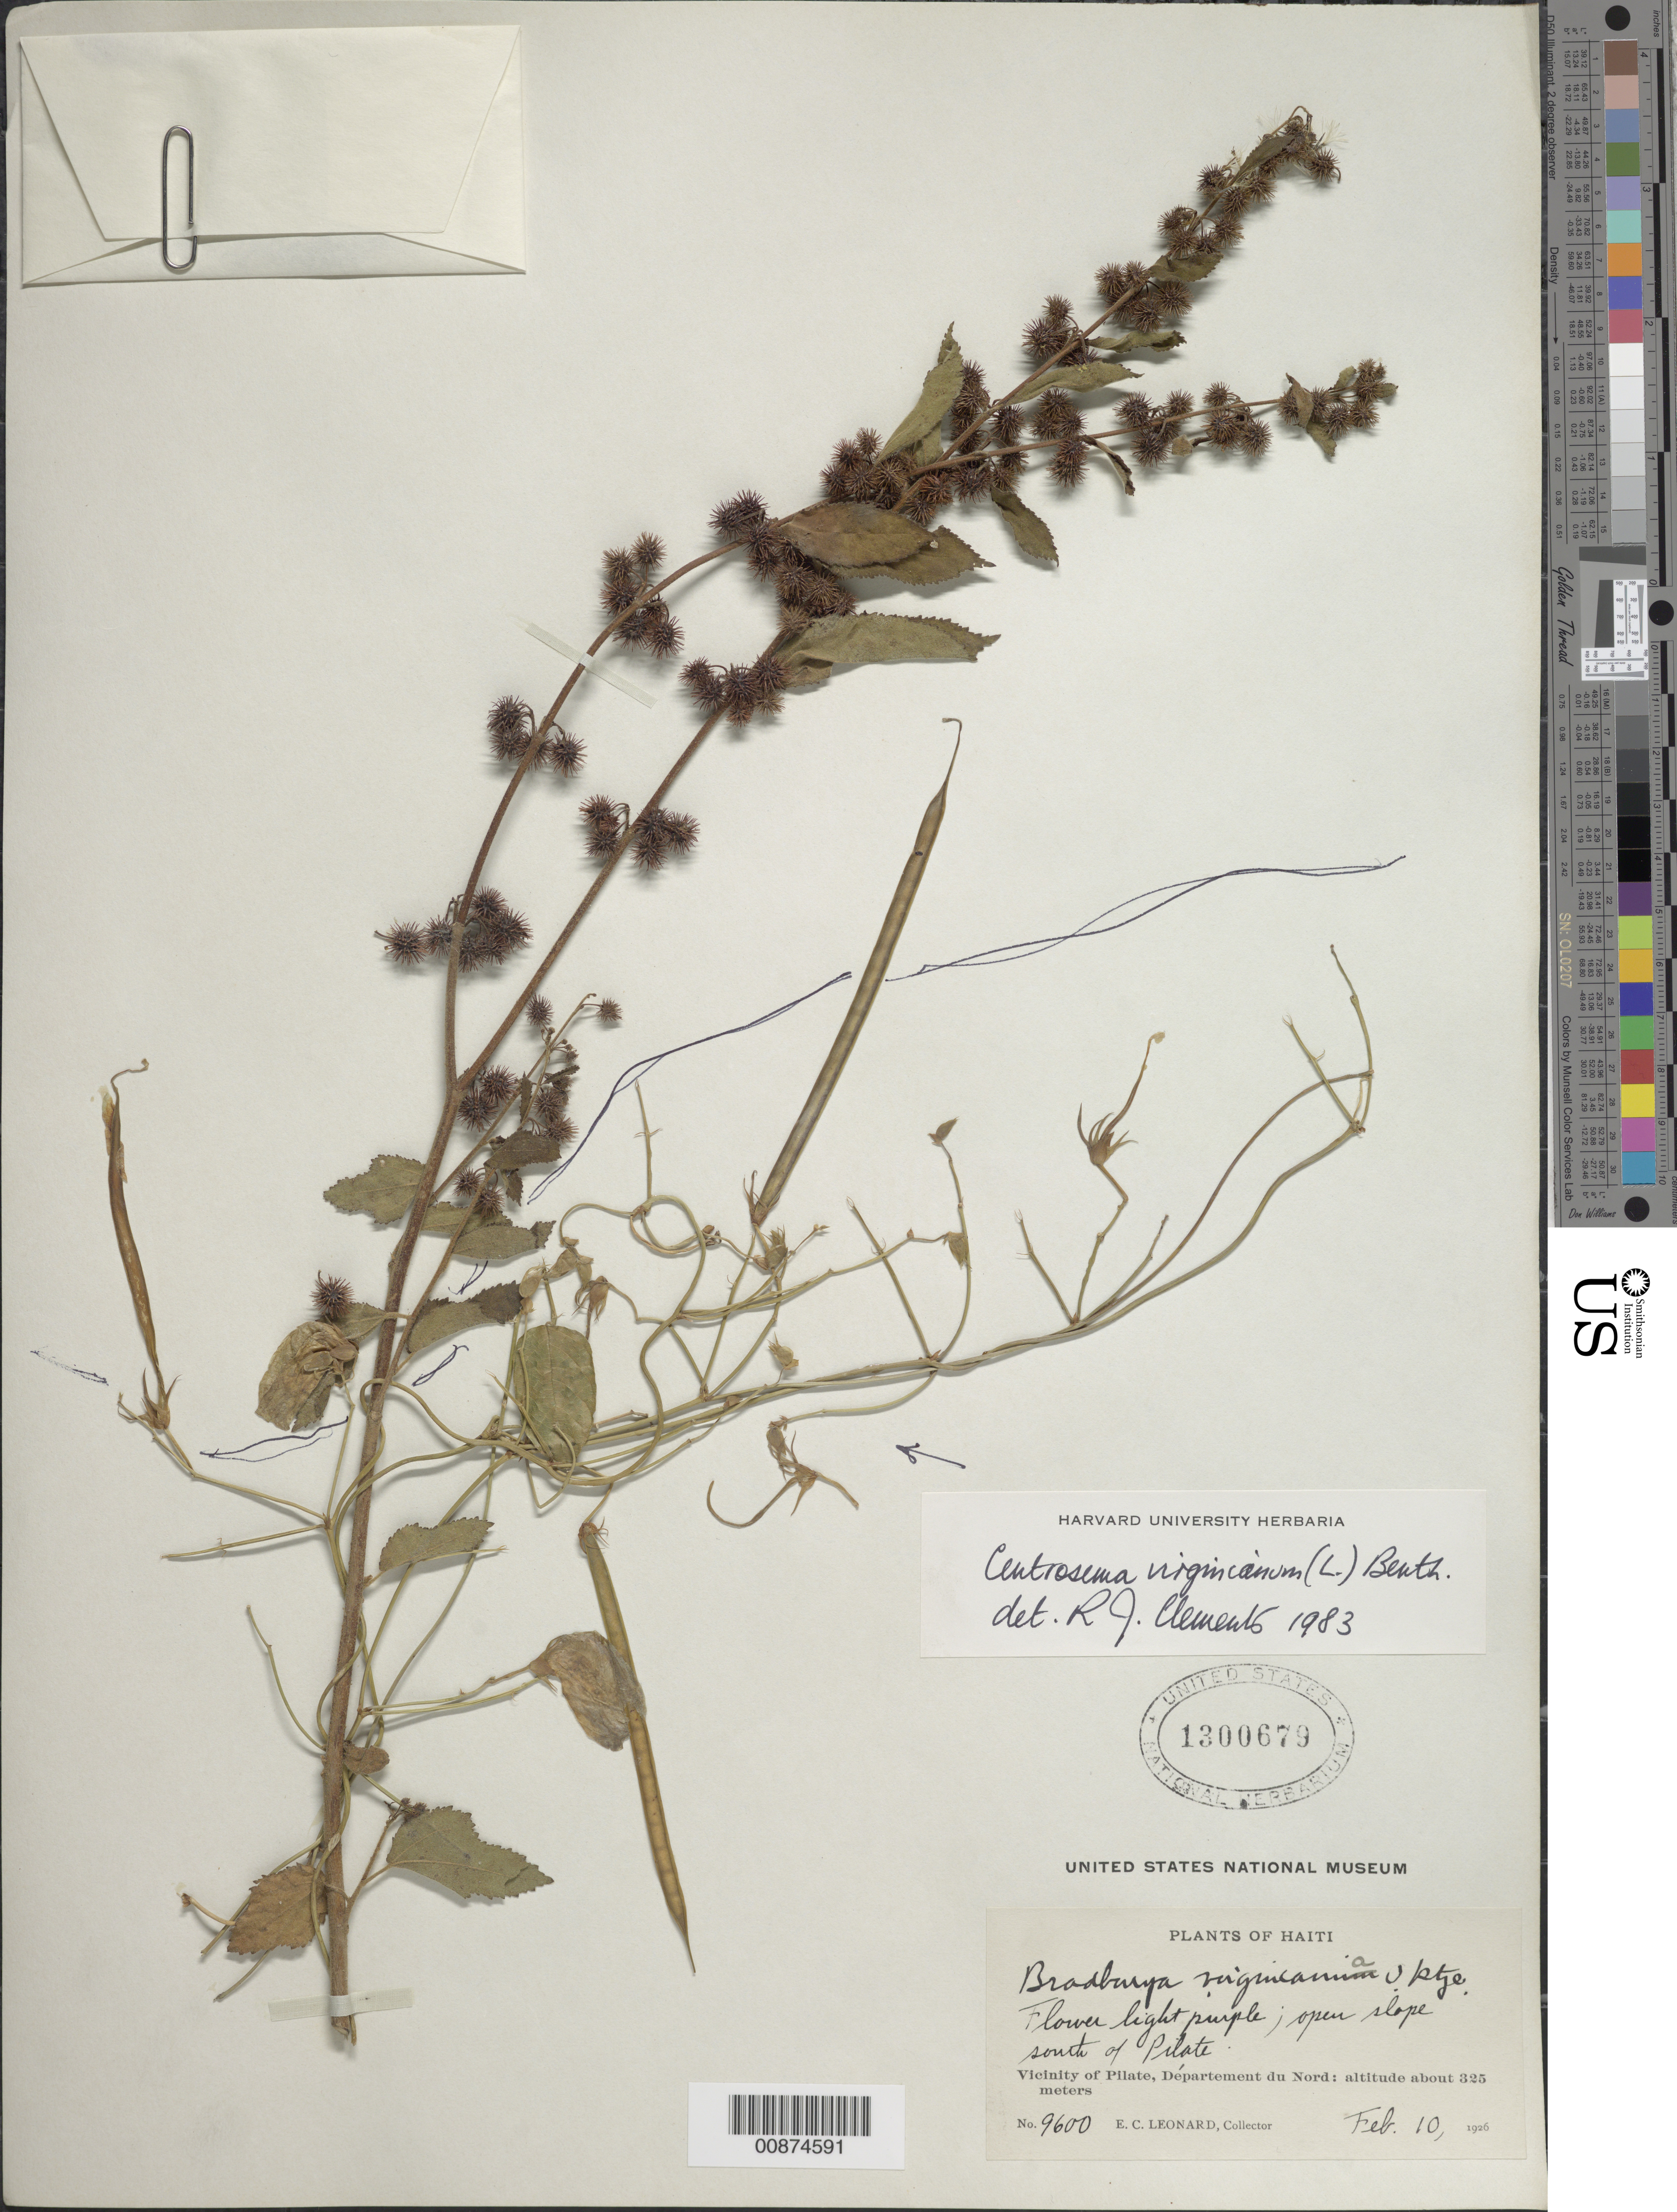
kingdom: Plantae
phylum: Tracheophyta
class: Magnoliopsida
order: Fabales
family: Fabaceae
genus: Centrosema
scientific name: Centrosema virginianum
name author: (L.) Benth.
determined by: Clements, R. J.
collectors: E. C. Leonard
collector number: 9600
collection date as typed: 10 Feb 1926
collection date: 1926-02-10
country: Haiti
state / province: Nord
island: Hispaniola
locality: South of Pilate.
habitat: Open slope.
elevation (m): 325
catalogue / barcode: US 1300679